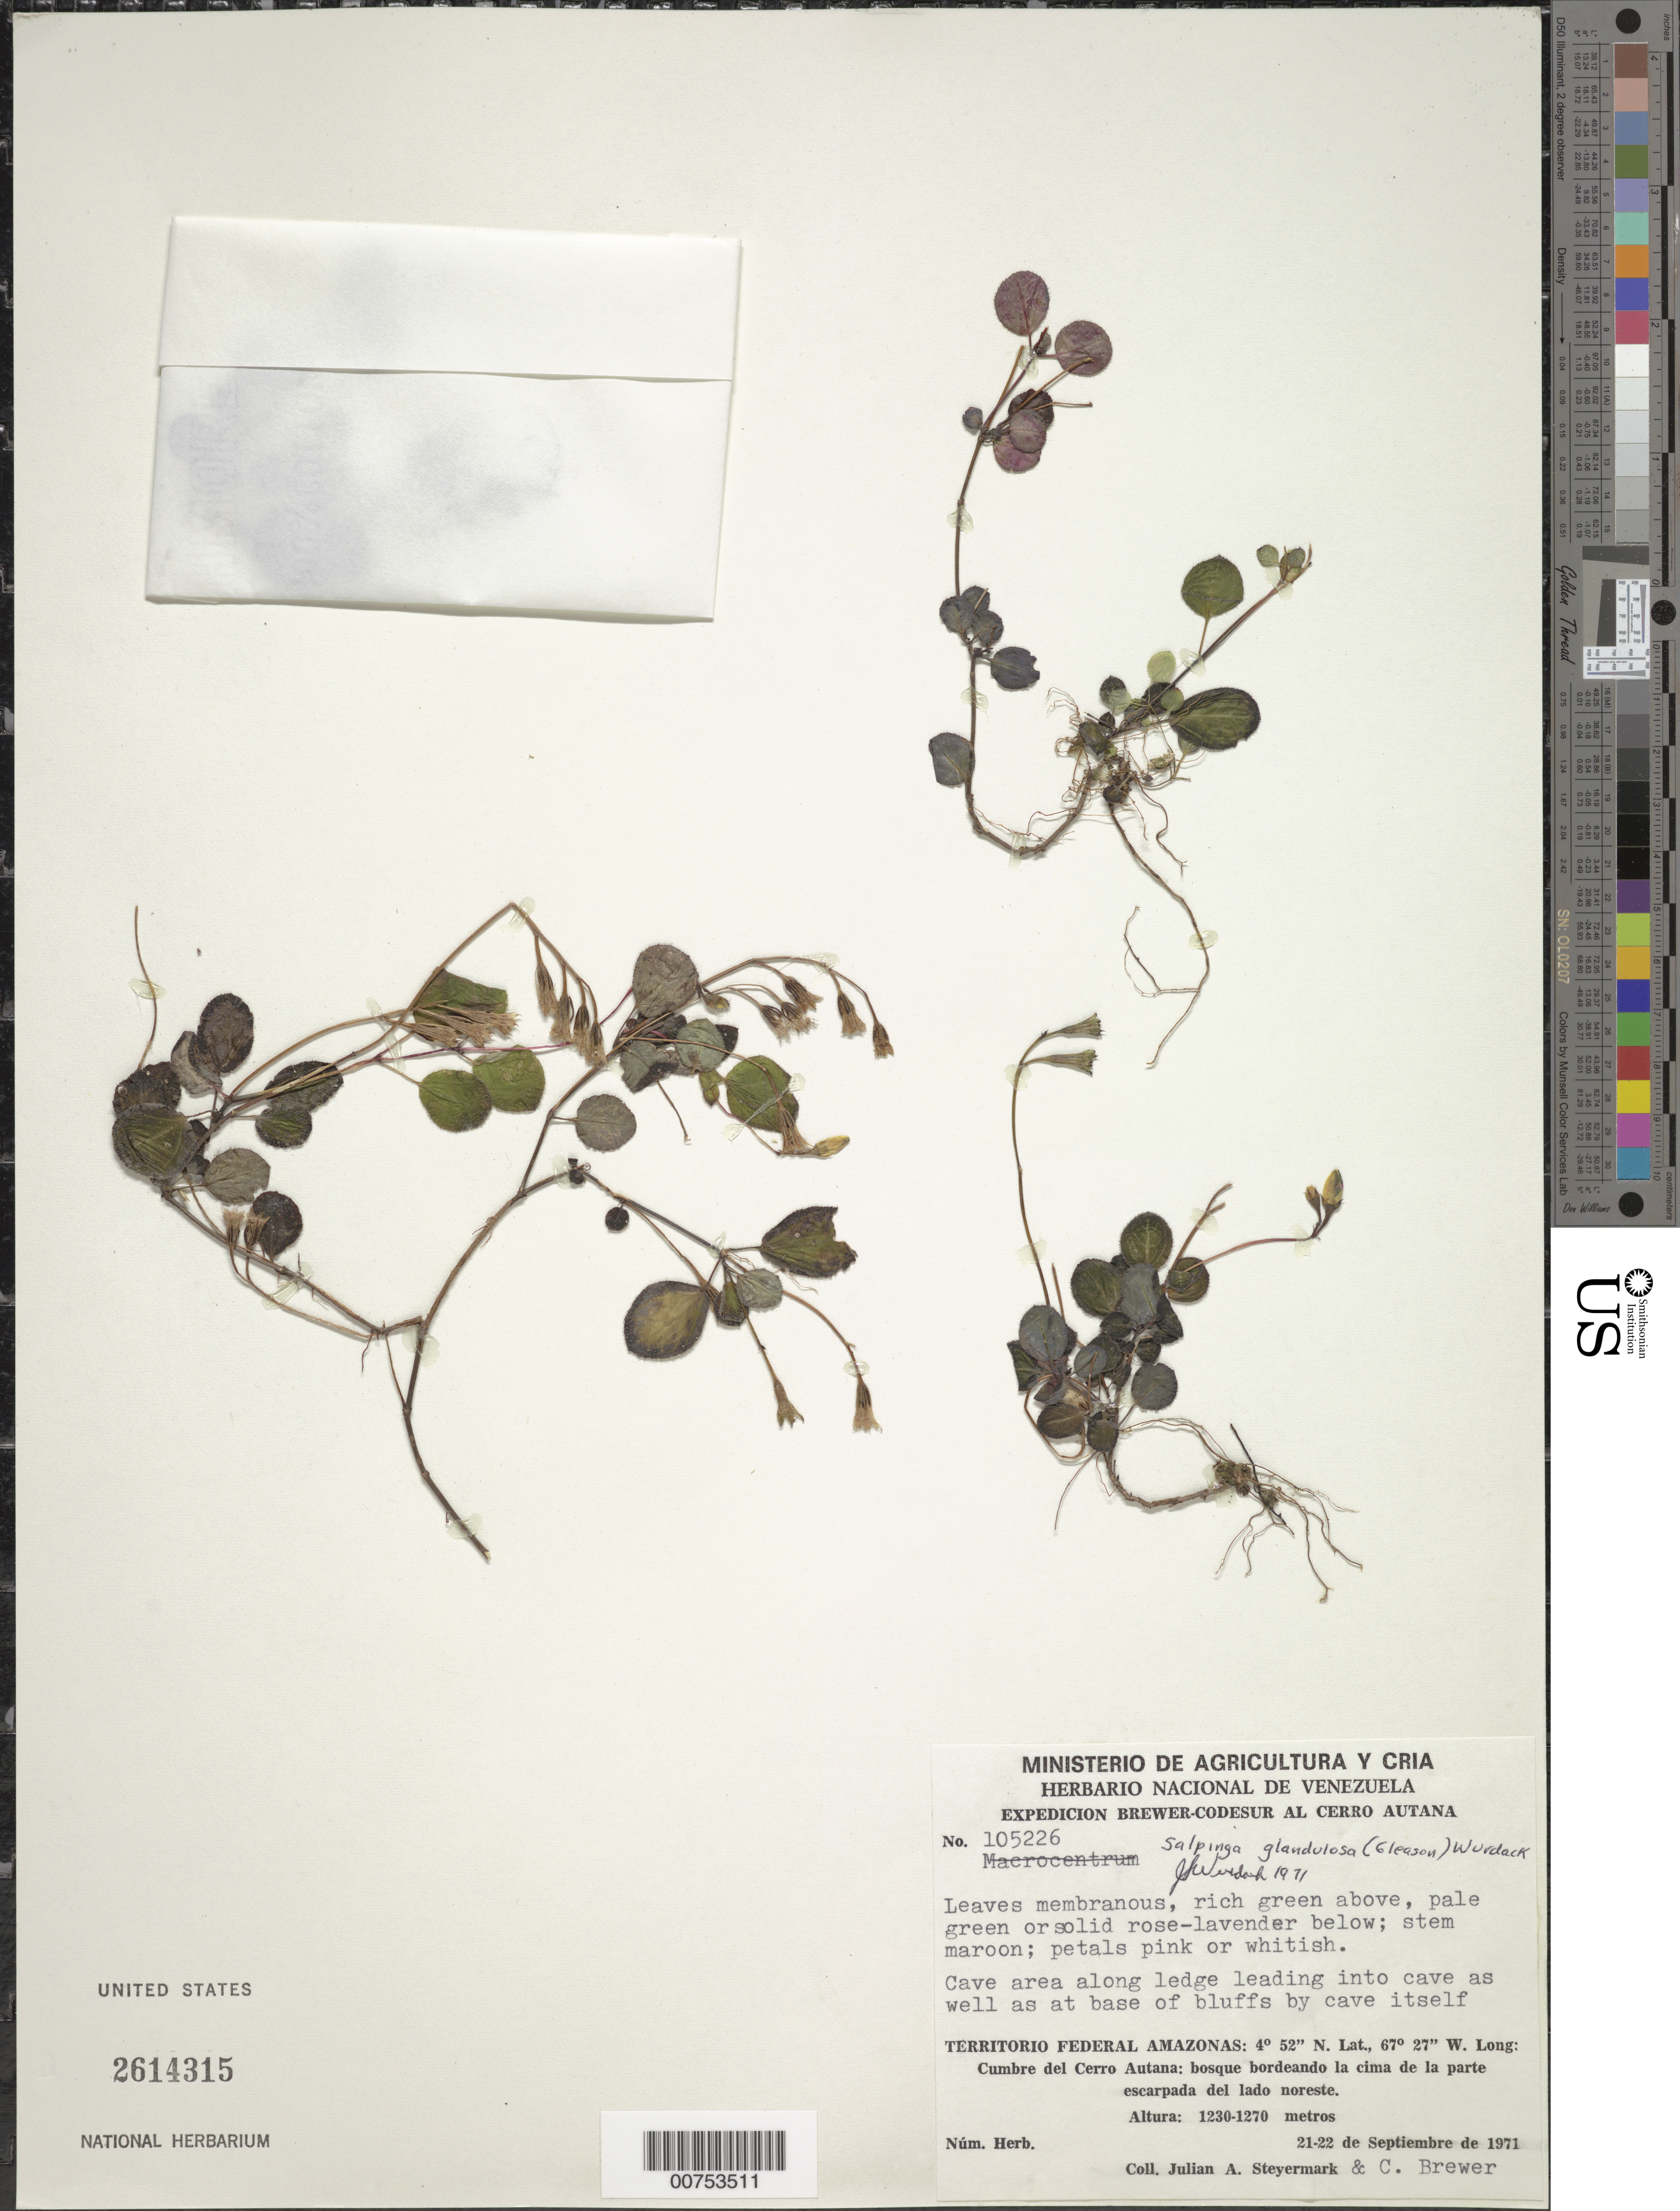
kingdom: Plantae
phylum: Tracheophyta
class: Magnoliopsida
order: Myrtales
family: Melastomataceae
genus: Salpinga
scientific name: Salpinga glandulosa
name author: (Gleason) Wurdack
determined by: Wurdack, John J., (US), US (UNITED STATES)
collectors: J. Steyermark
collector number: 105226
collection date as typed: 21-Sep-71 to 22-Sep-71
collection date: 1971-09-21/1971-09-22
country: Venezuela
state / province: Amazonas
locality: Cerro Autana, cumbre, de la parte escarpada del lado NE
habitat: Cave area along ledge leading into cave as well as at base of bluffs by cave itself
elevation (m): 1230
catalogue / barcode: US 2614315